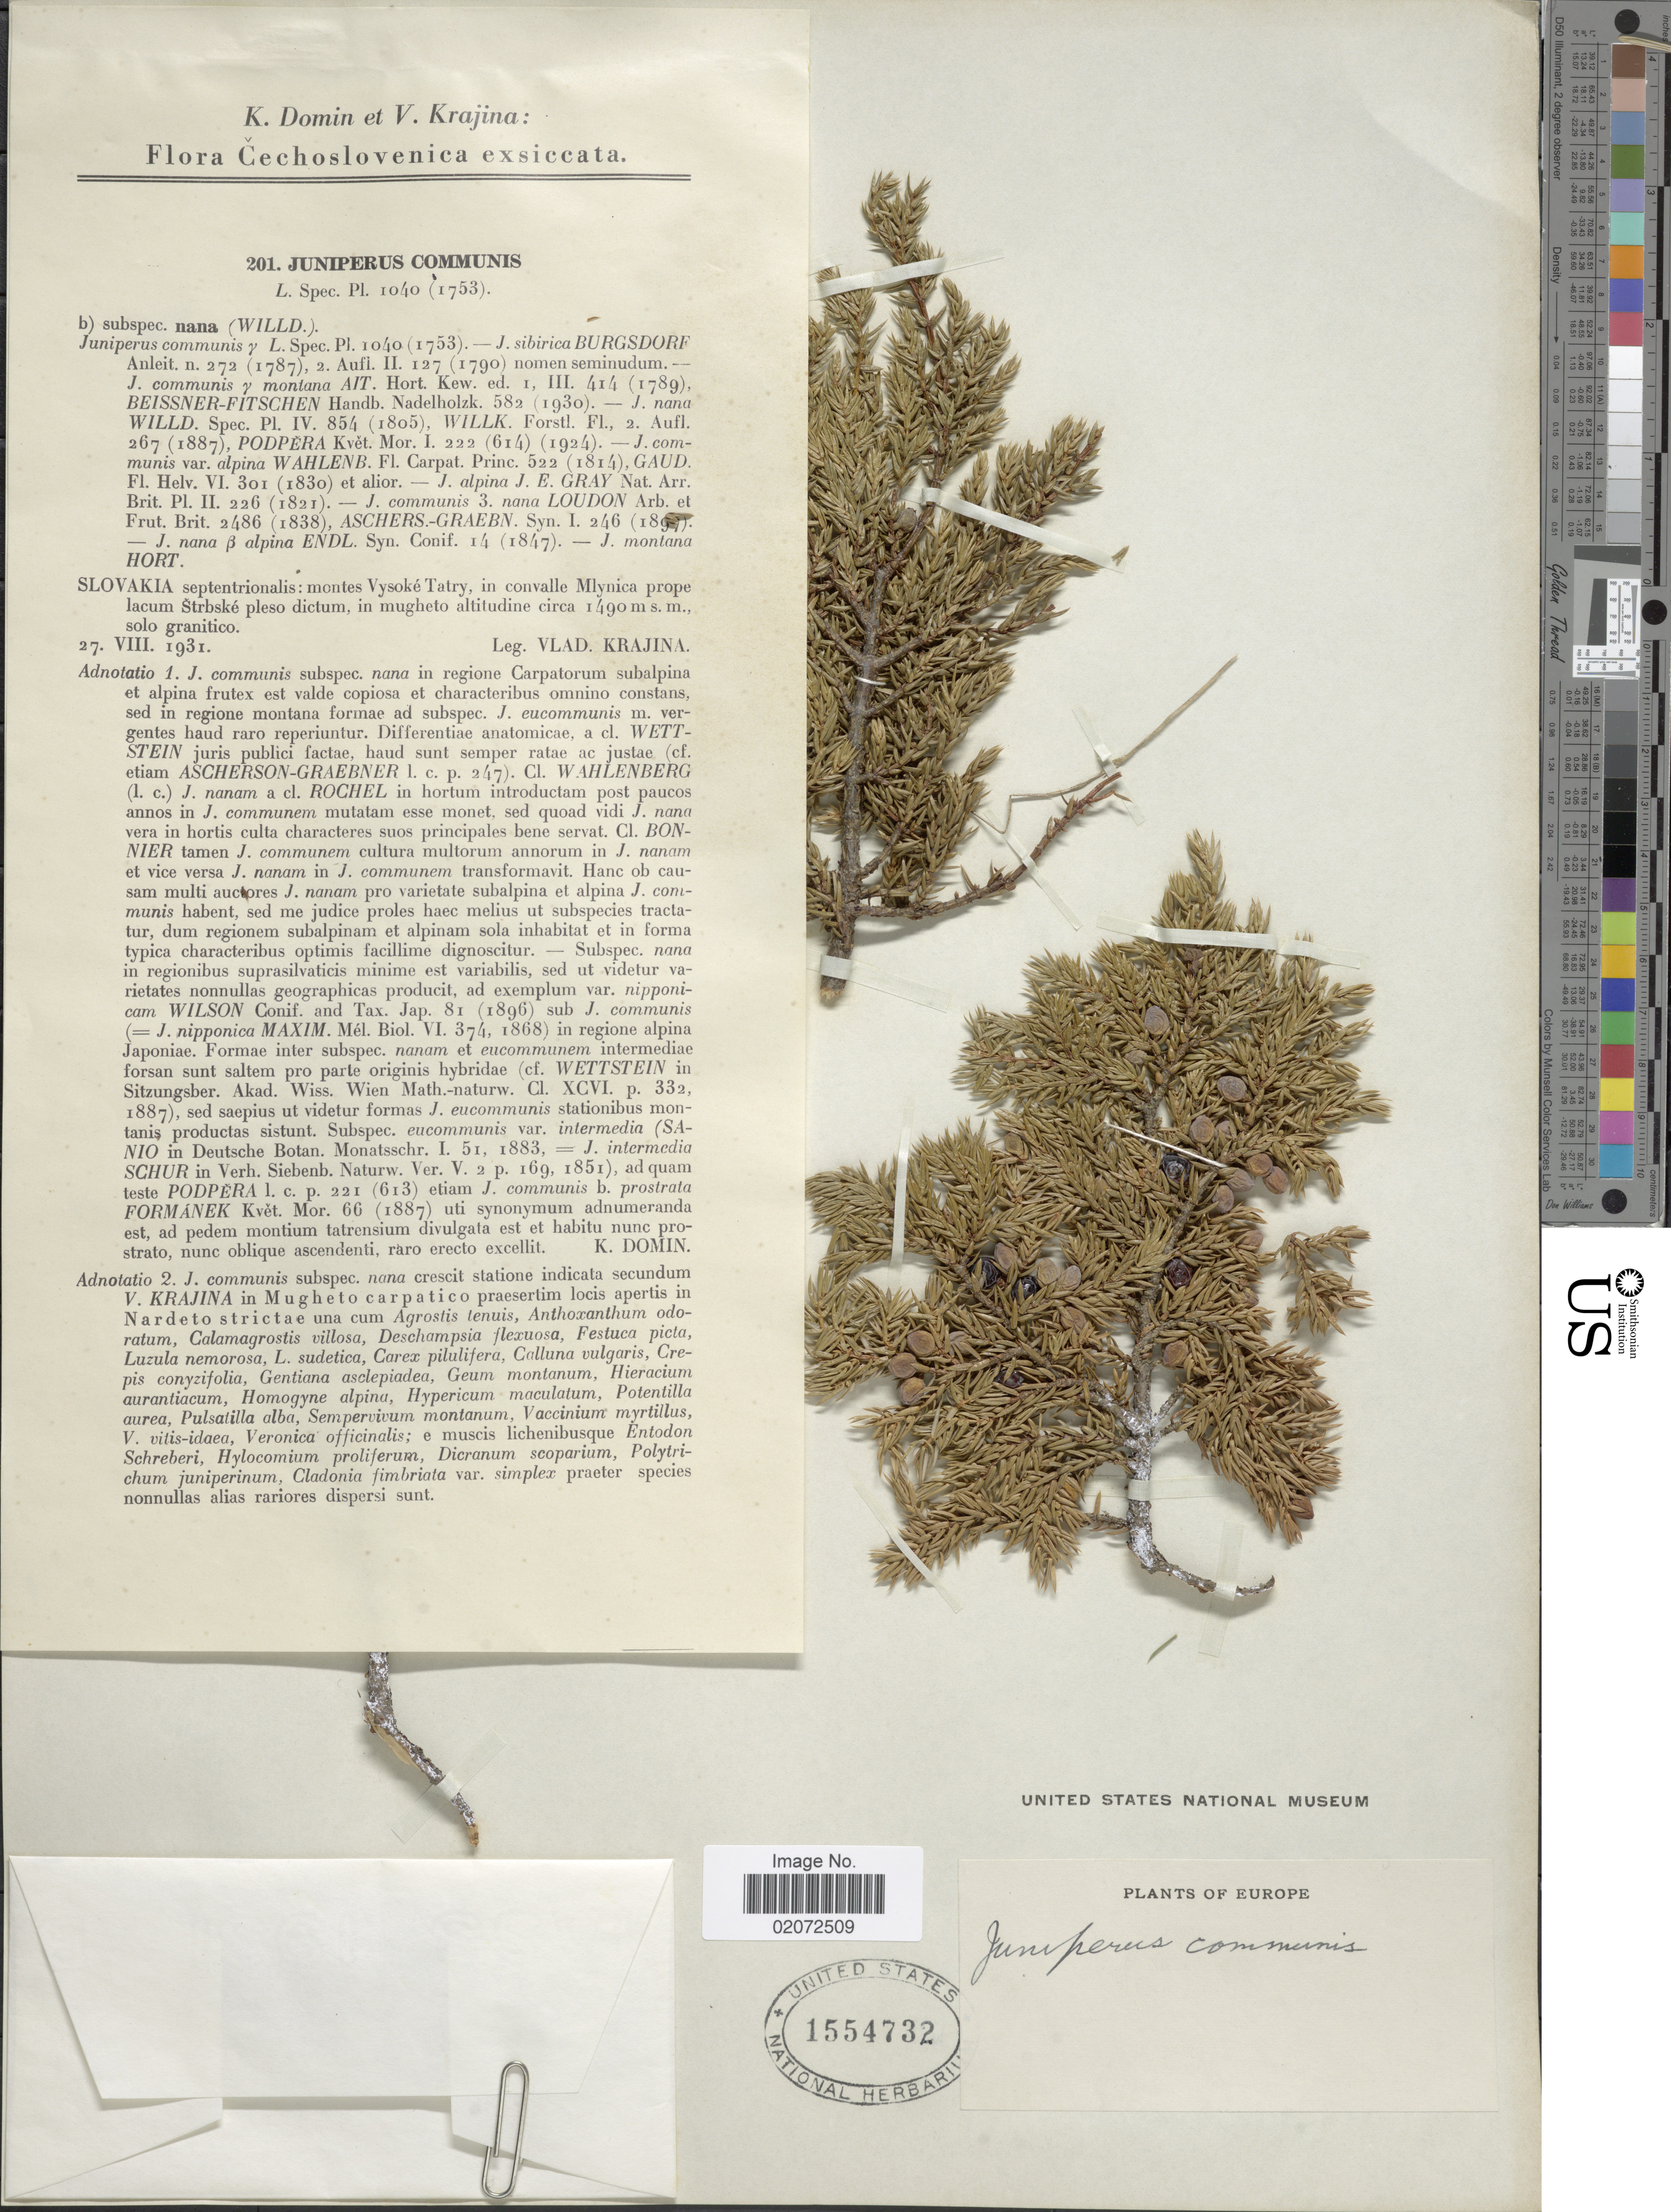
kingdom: Plantae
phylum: Tracheophyta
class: Pinopsida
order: Pinales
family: Cupressaceae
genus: Juniperus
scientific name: Juniperus communis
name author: L.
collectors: K. Domin & V. Krajina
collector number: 201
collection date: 1931-08-27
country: Slovakia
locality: Cechoslovenica. Slovakia septentrionalis: montes Vysoke Tatry, in convalle Mlynica prope lacum Strbske pleso dictum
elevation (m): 1490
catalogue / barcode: US 1554732